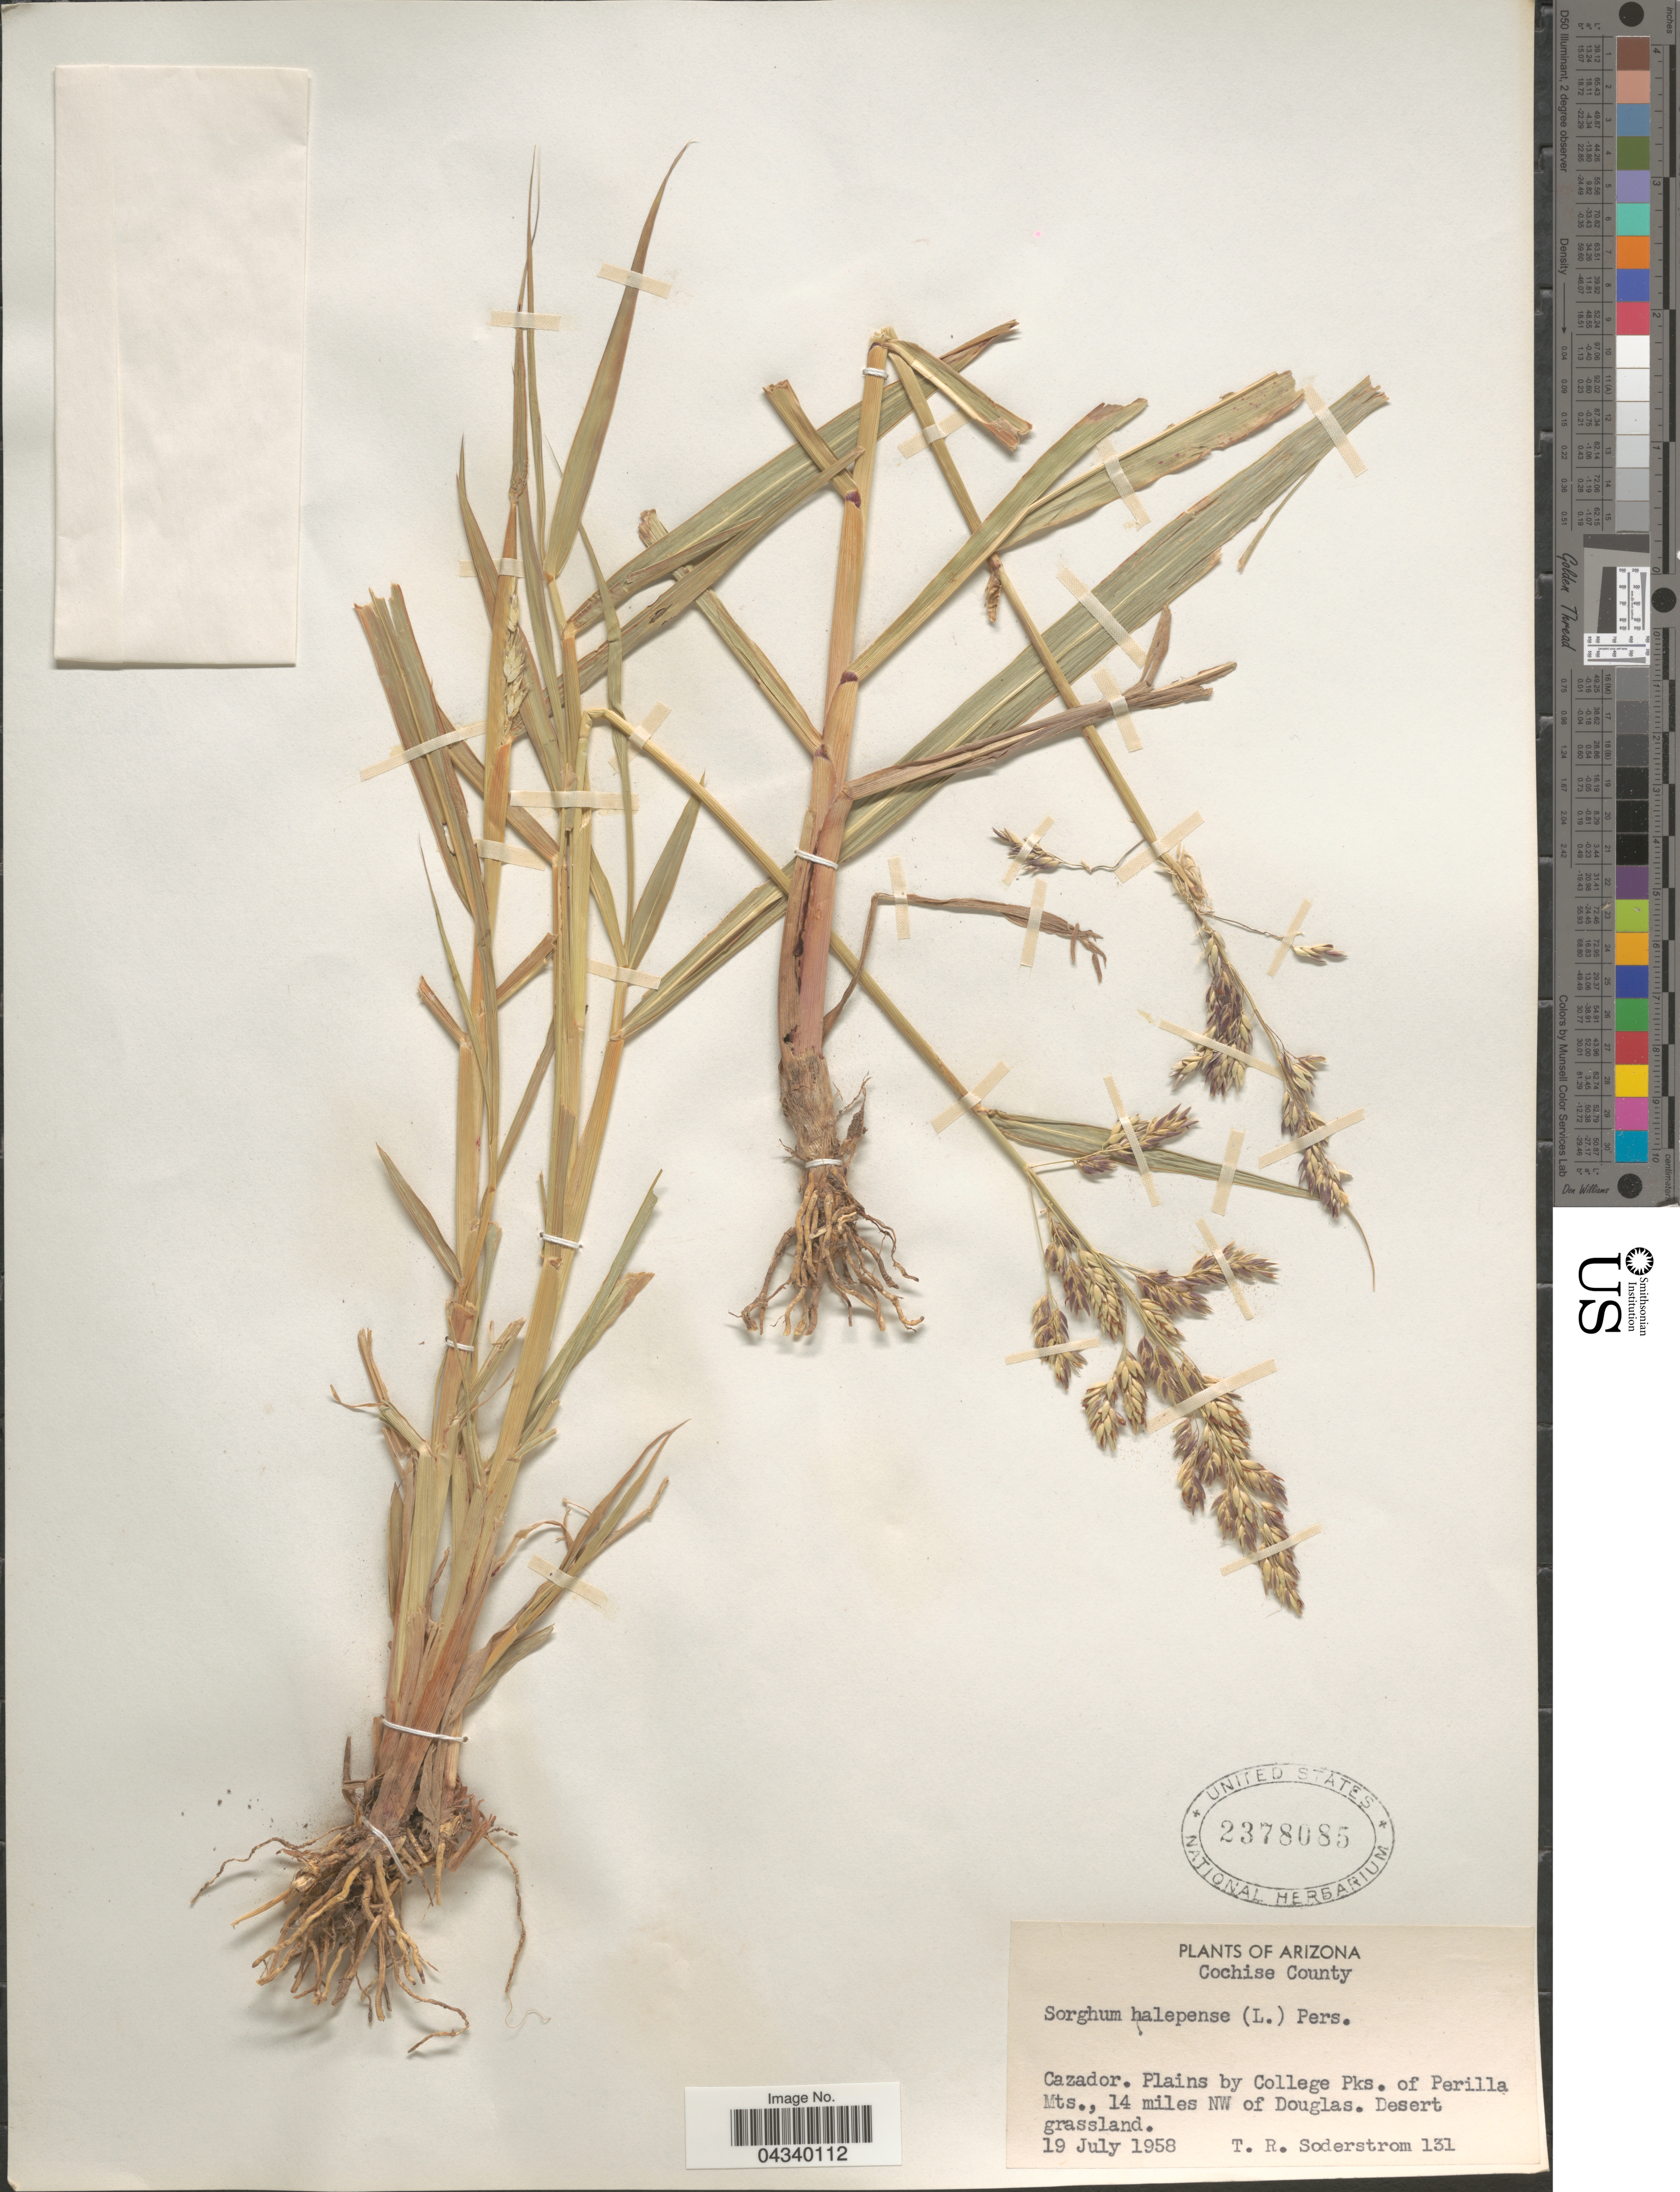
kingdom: Plantae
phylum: Tracheophyta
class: Liliopsida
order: Poales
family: Poaceae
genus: Sorghum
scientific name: Sorghum halepense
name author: (L.) Pers.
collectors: T. R. Soderstrom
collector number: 131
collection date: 1958-07-19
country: United States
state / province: Arizona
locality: Cochise County. Cazador. Plains by College Pks. of Perilla Mts., 14 miles NW of Douglas.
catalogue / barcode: US 2378085